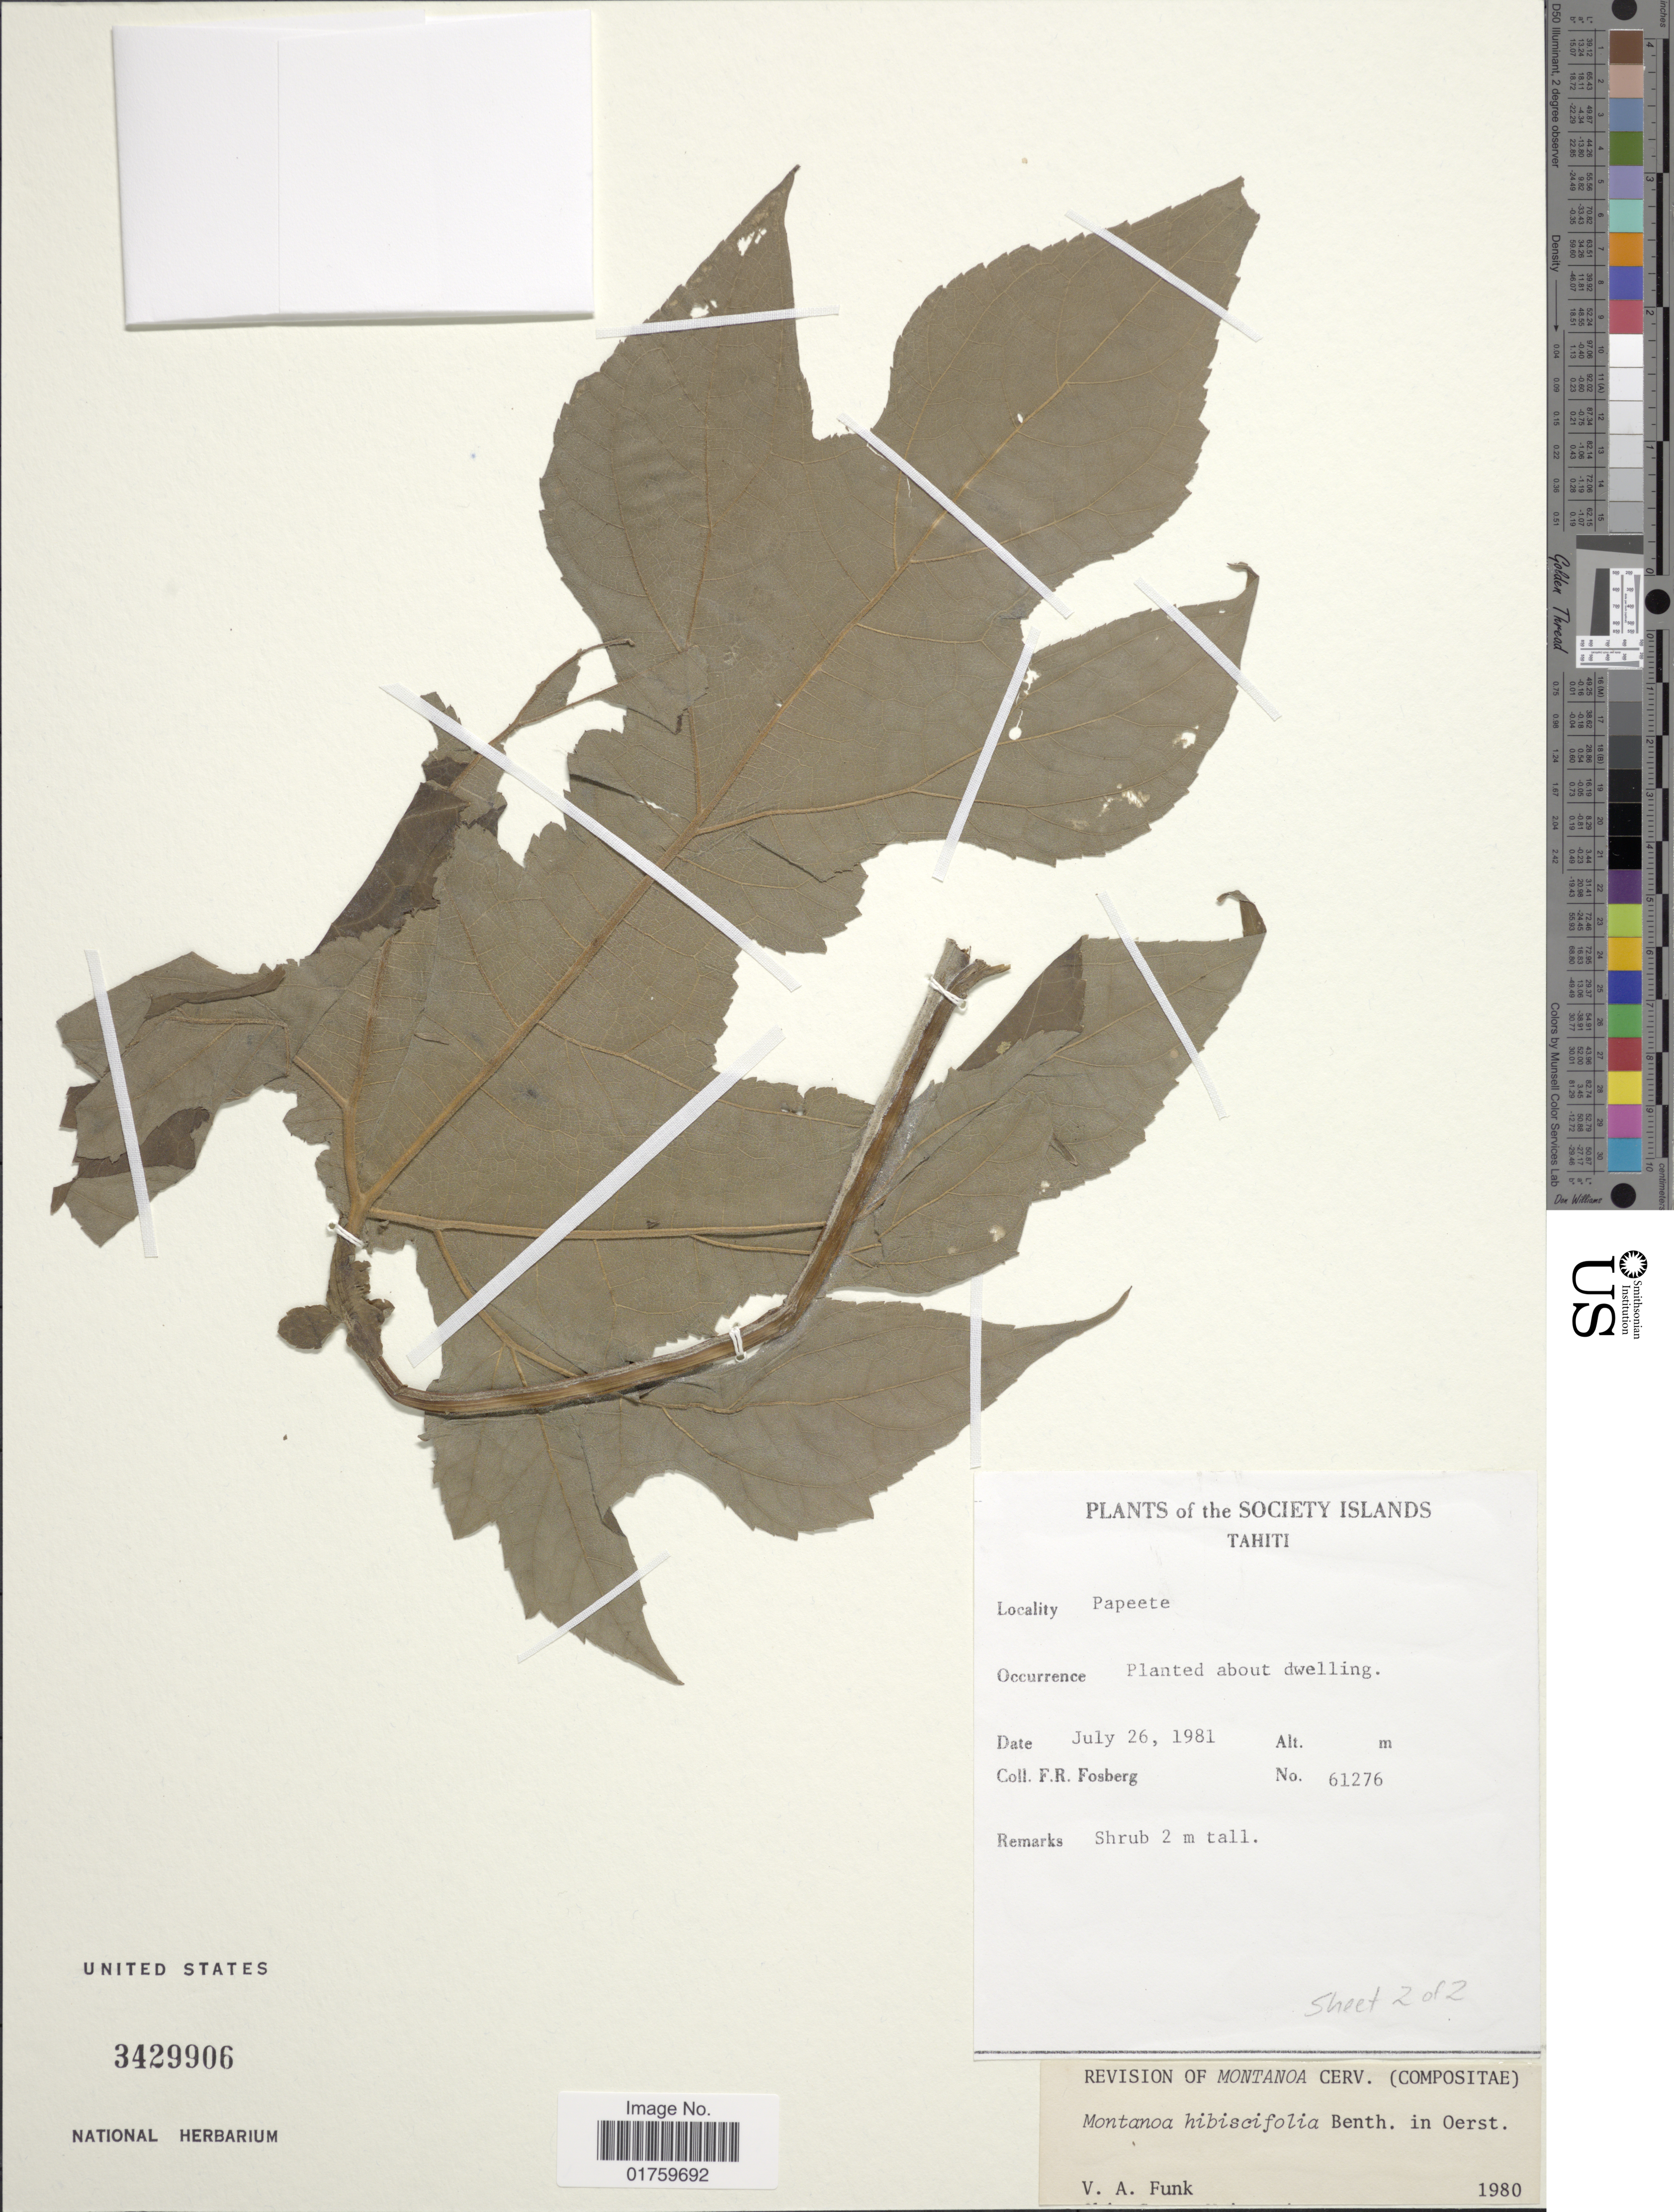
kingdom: Plantae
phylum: Tracheophyta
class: Magnoliopsida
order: Asterales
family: Asteraceae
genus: Montanoa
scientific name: Montanoa hibiscifolia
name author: Benth.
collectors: F. R. Fosberg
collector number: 61276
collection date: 1981-07-26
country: French Polynesia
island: Tahiti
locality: Society Islands, Papeete, Tahiti, planted about dwelling.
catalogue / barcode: US 3429906